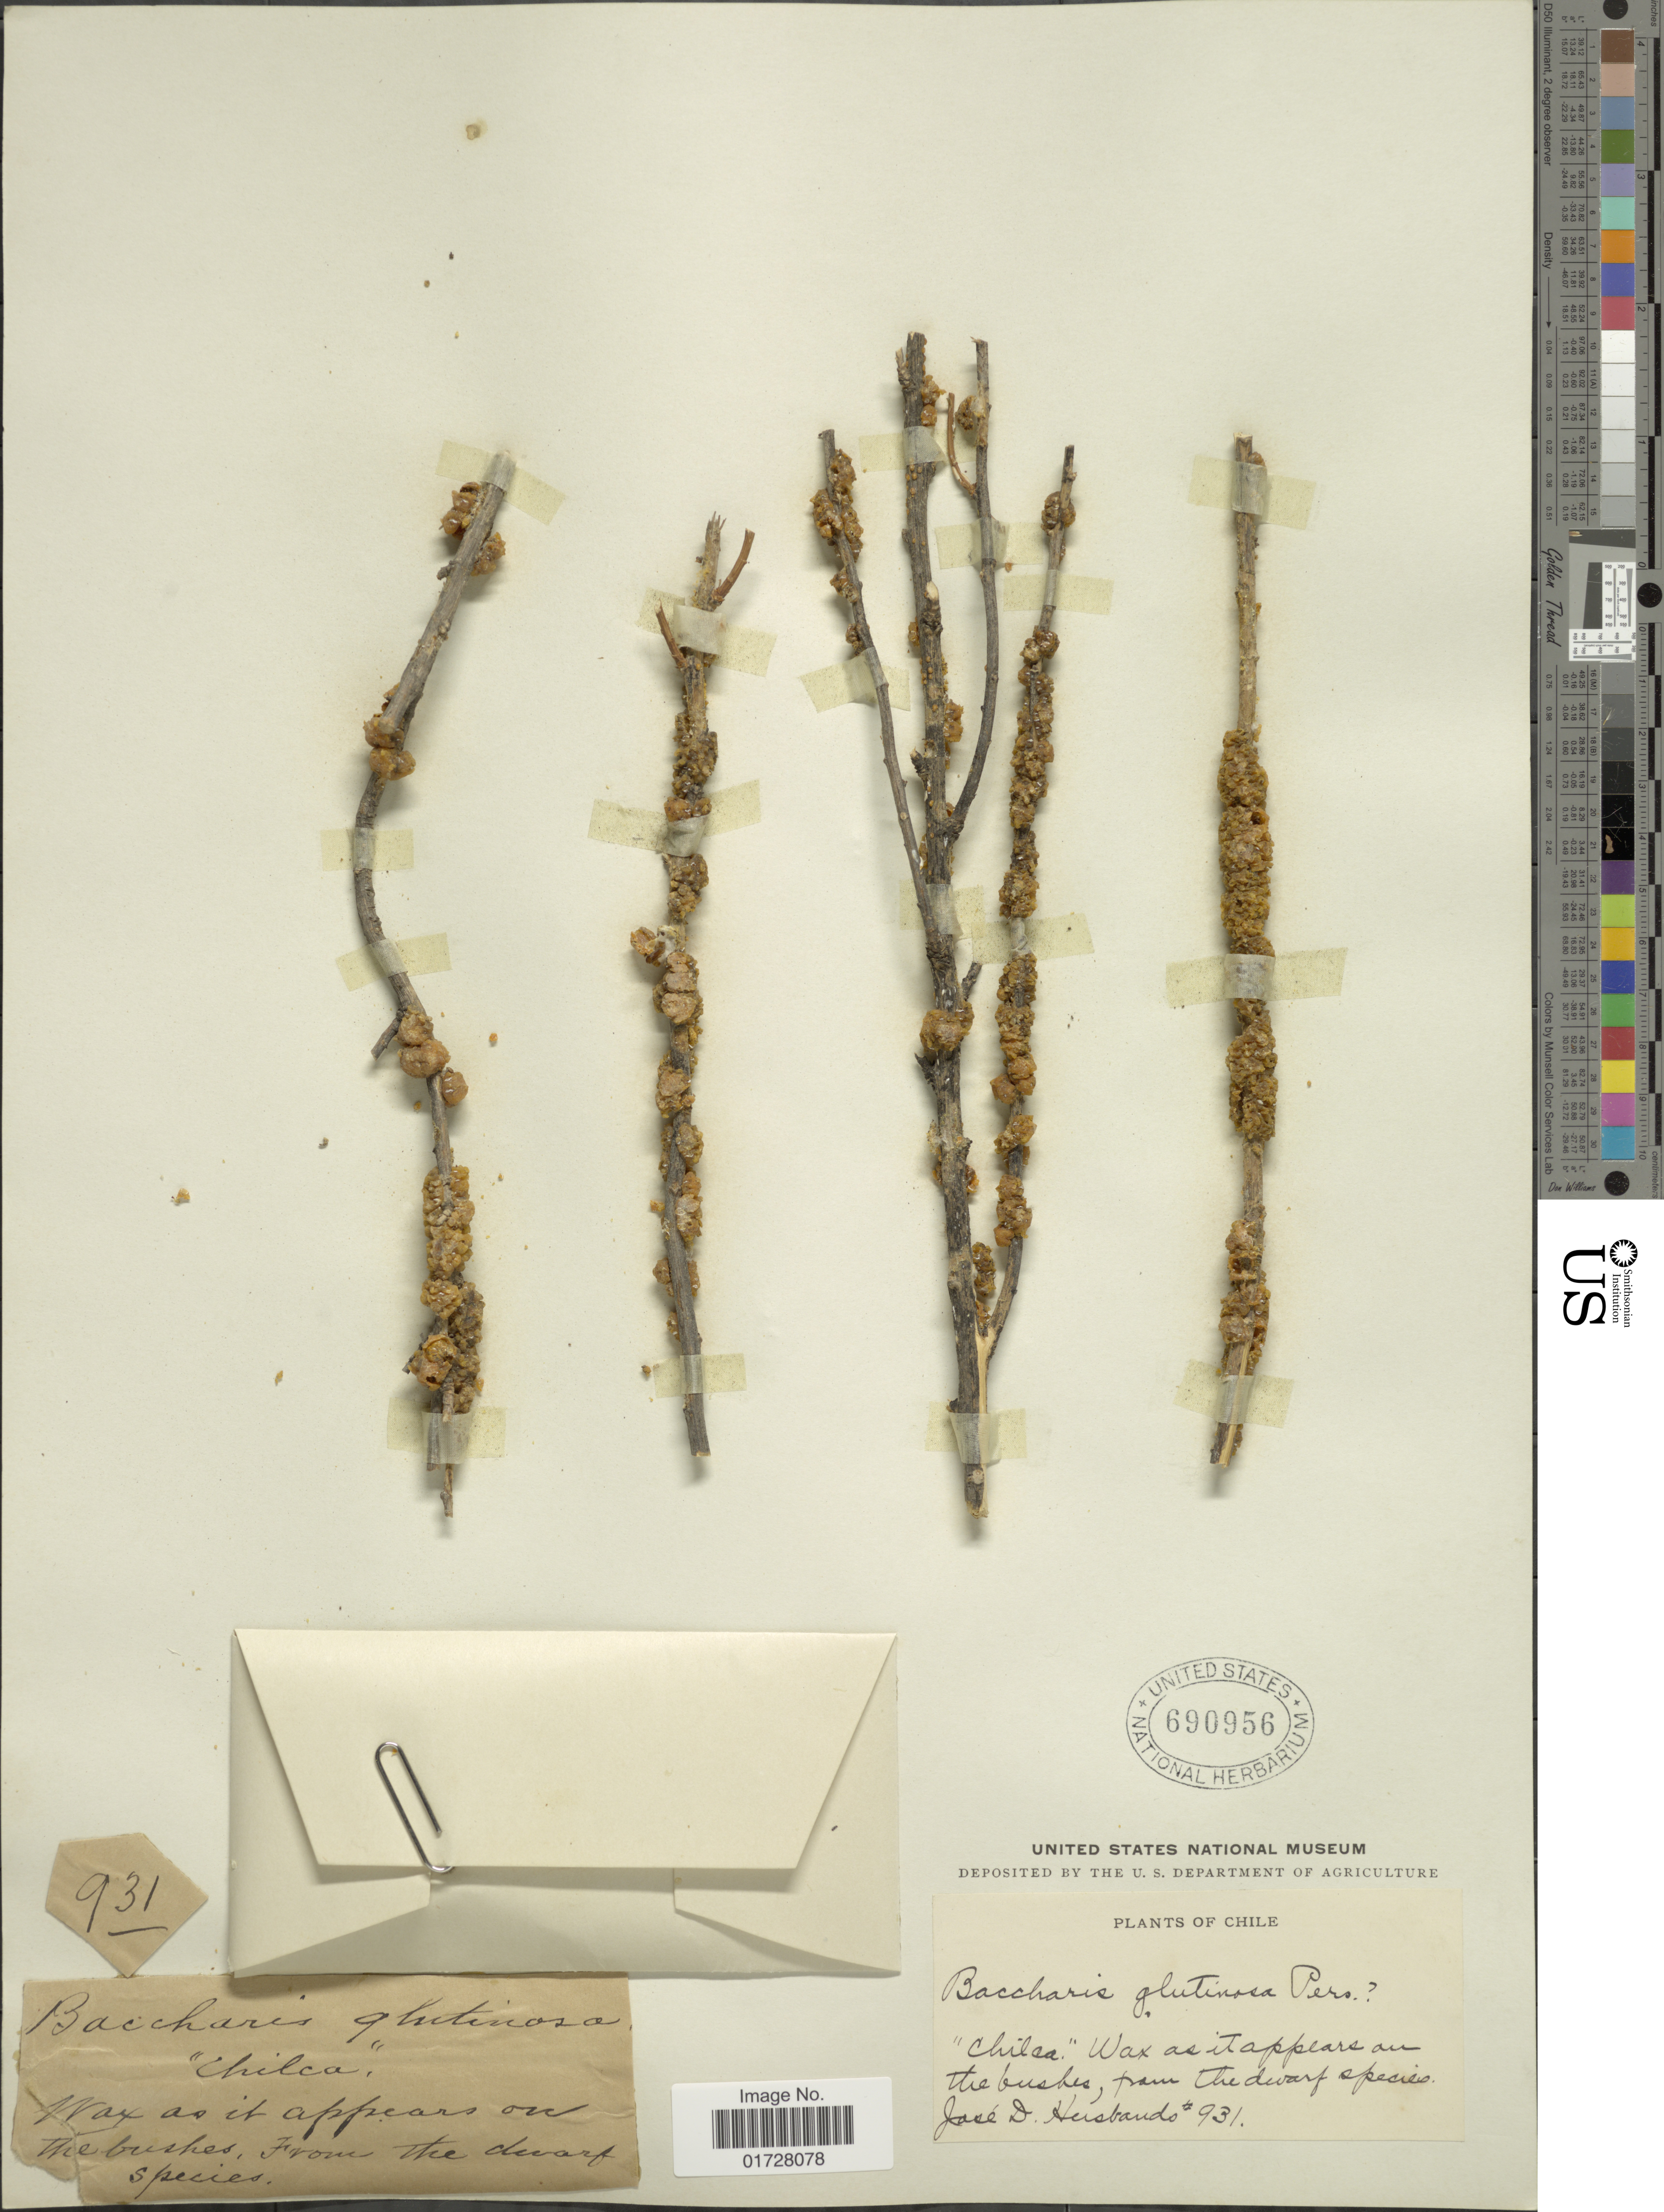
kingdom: Plantae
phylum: Tracheophyta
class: Magnoliopsida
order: Asterales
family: Asteraceae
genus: Baccharis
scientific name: Baccharis glutinosa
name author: Pers.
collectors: J. Husbands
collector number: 931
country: Chile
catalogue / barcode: US 690956